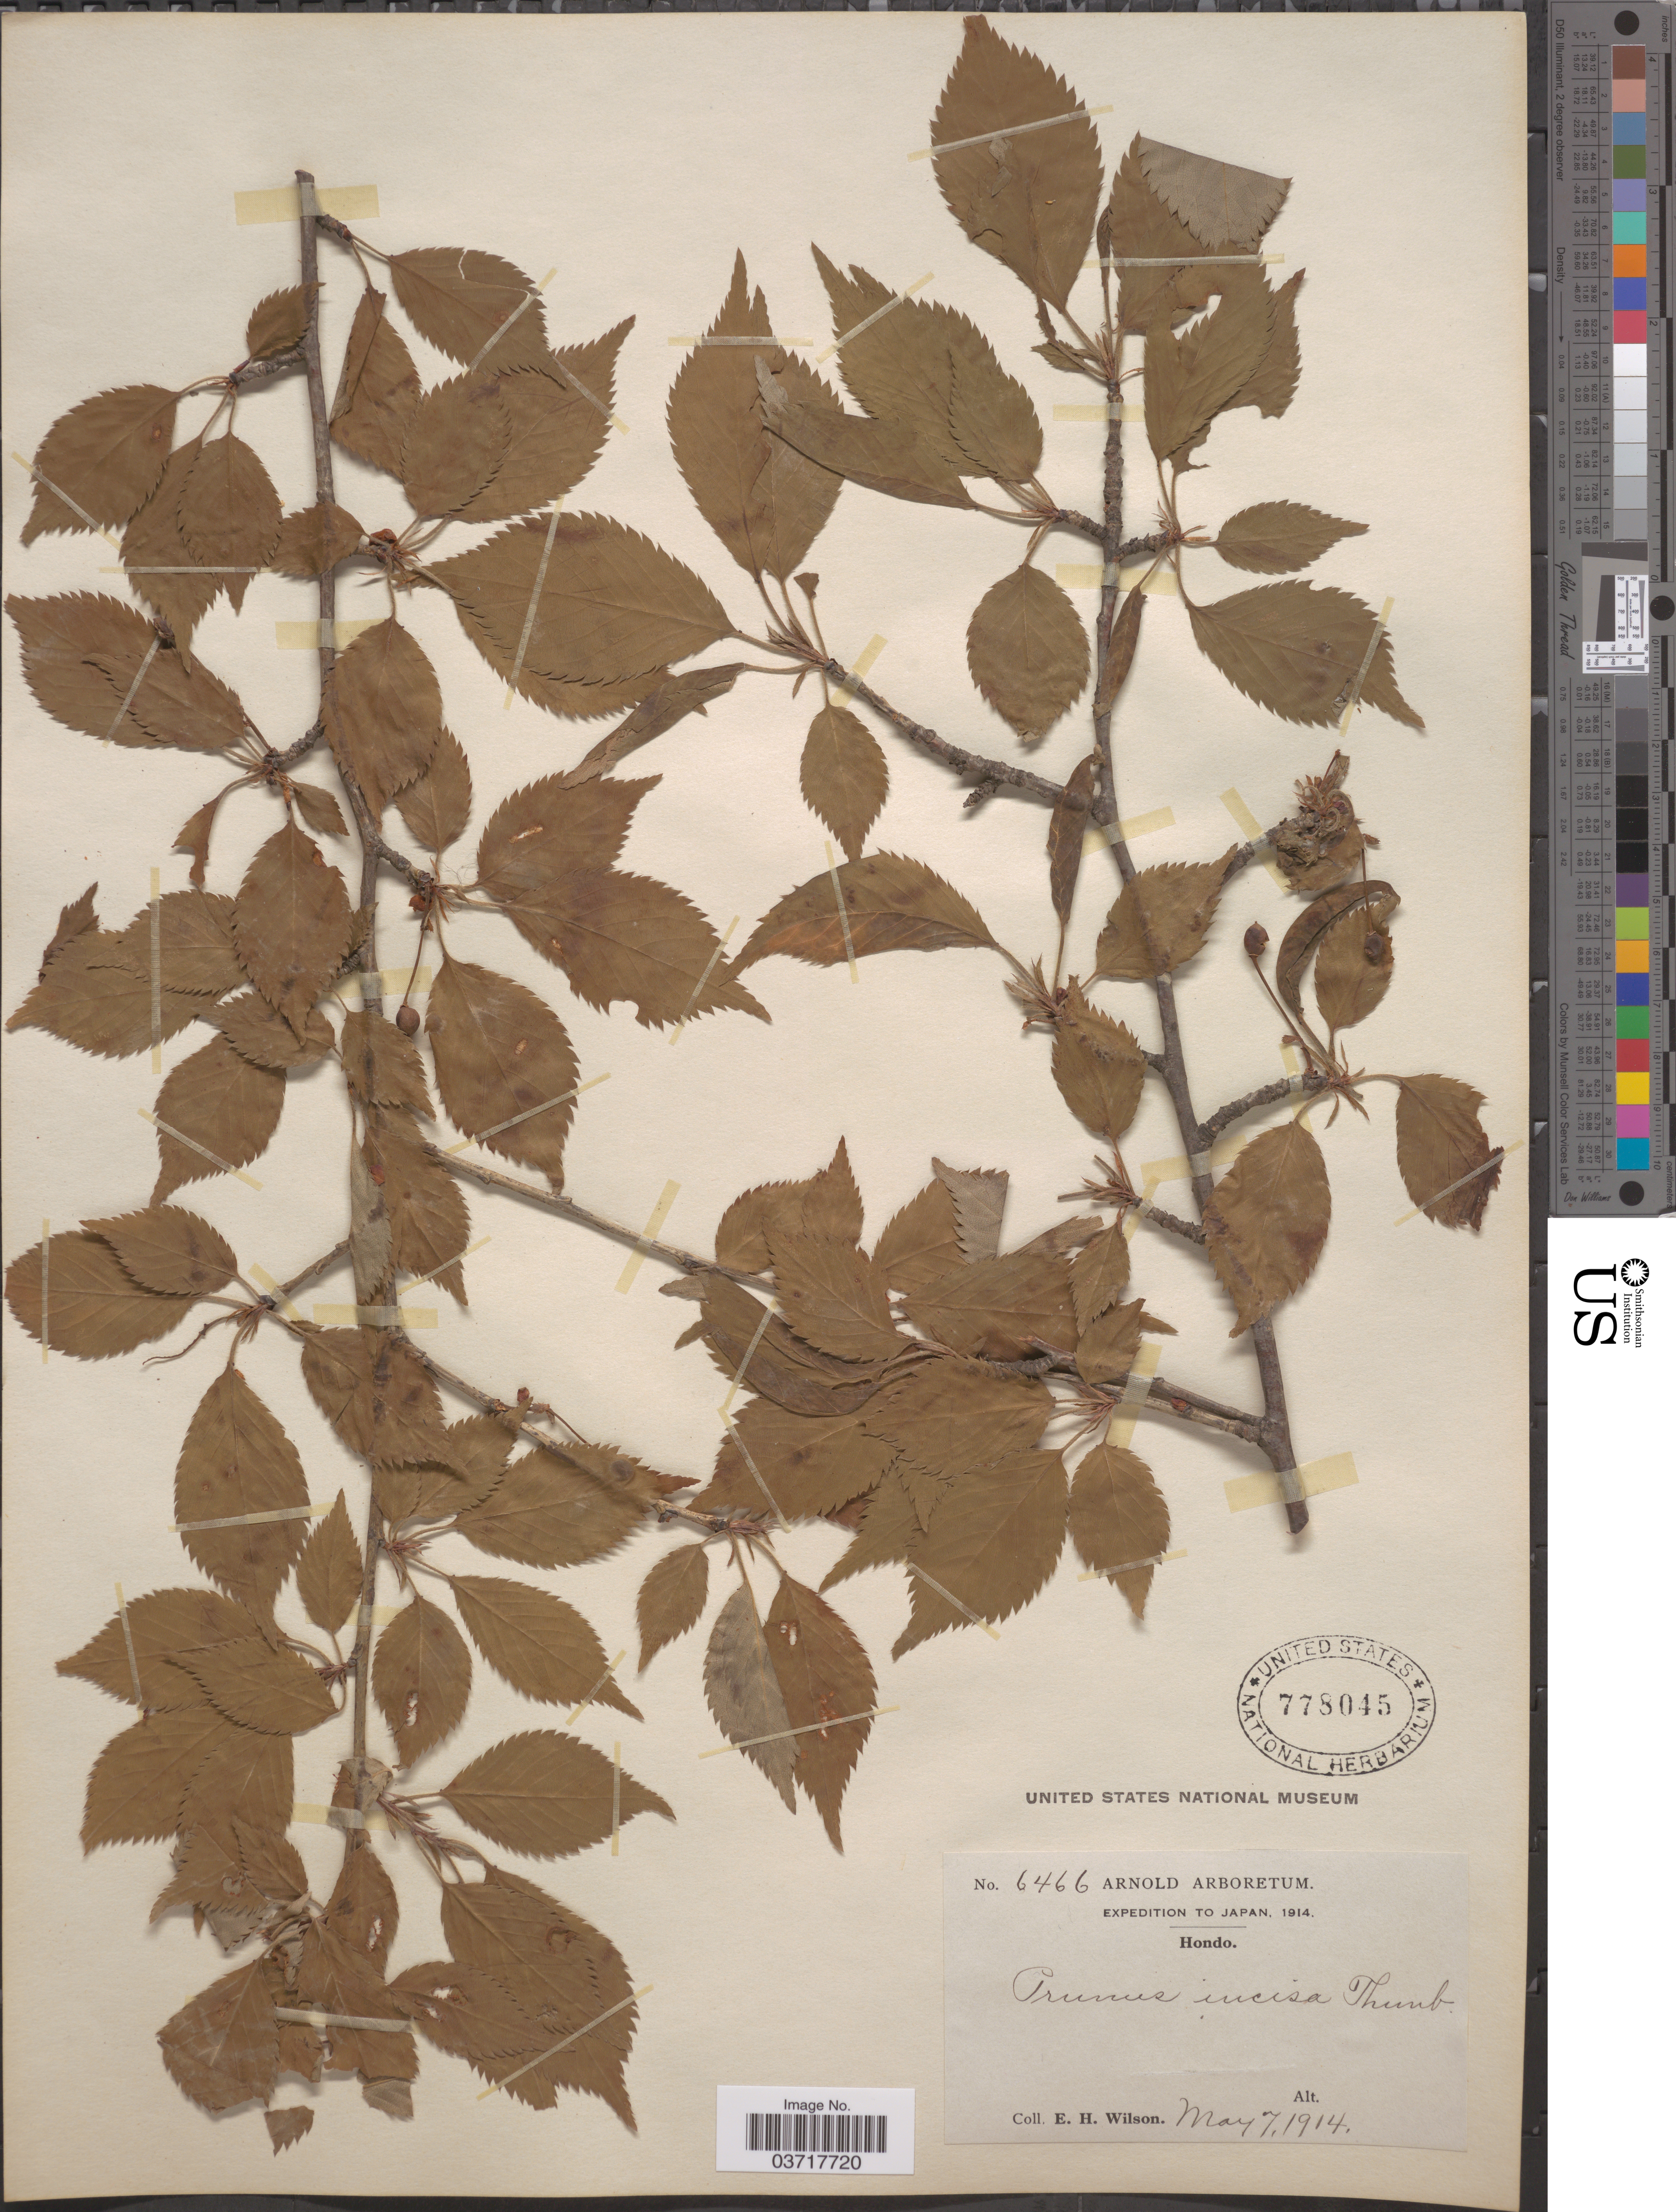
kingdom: Plantae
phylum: Tracheophyta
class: Magnoliopsida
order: Rosales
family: Rosaceae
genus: Prunus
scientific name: Prunus incisa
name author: Thunb.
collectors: E. Wilson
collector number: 6466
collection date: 1914-05-07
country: Japan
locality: Hondo.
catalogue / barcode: US 778045